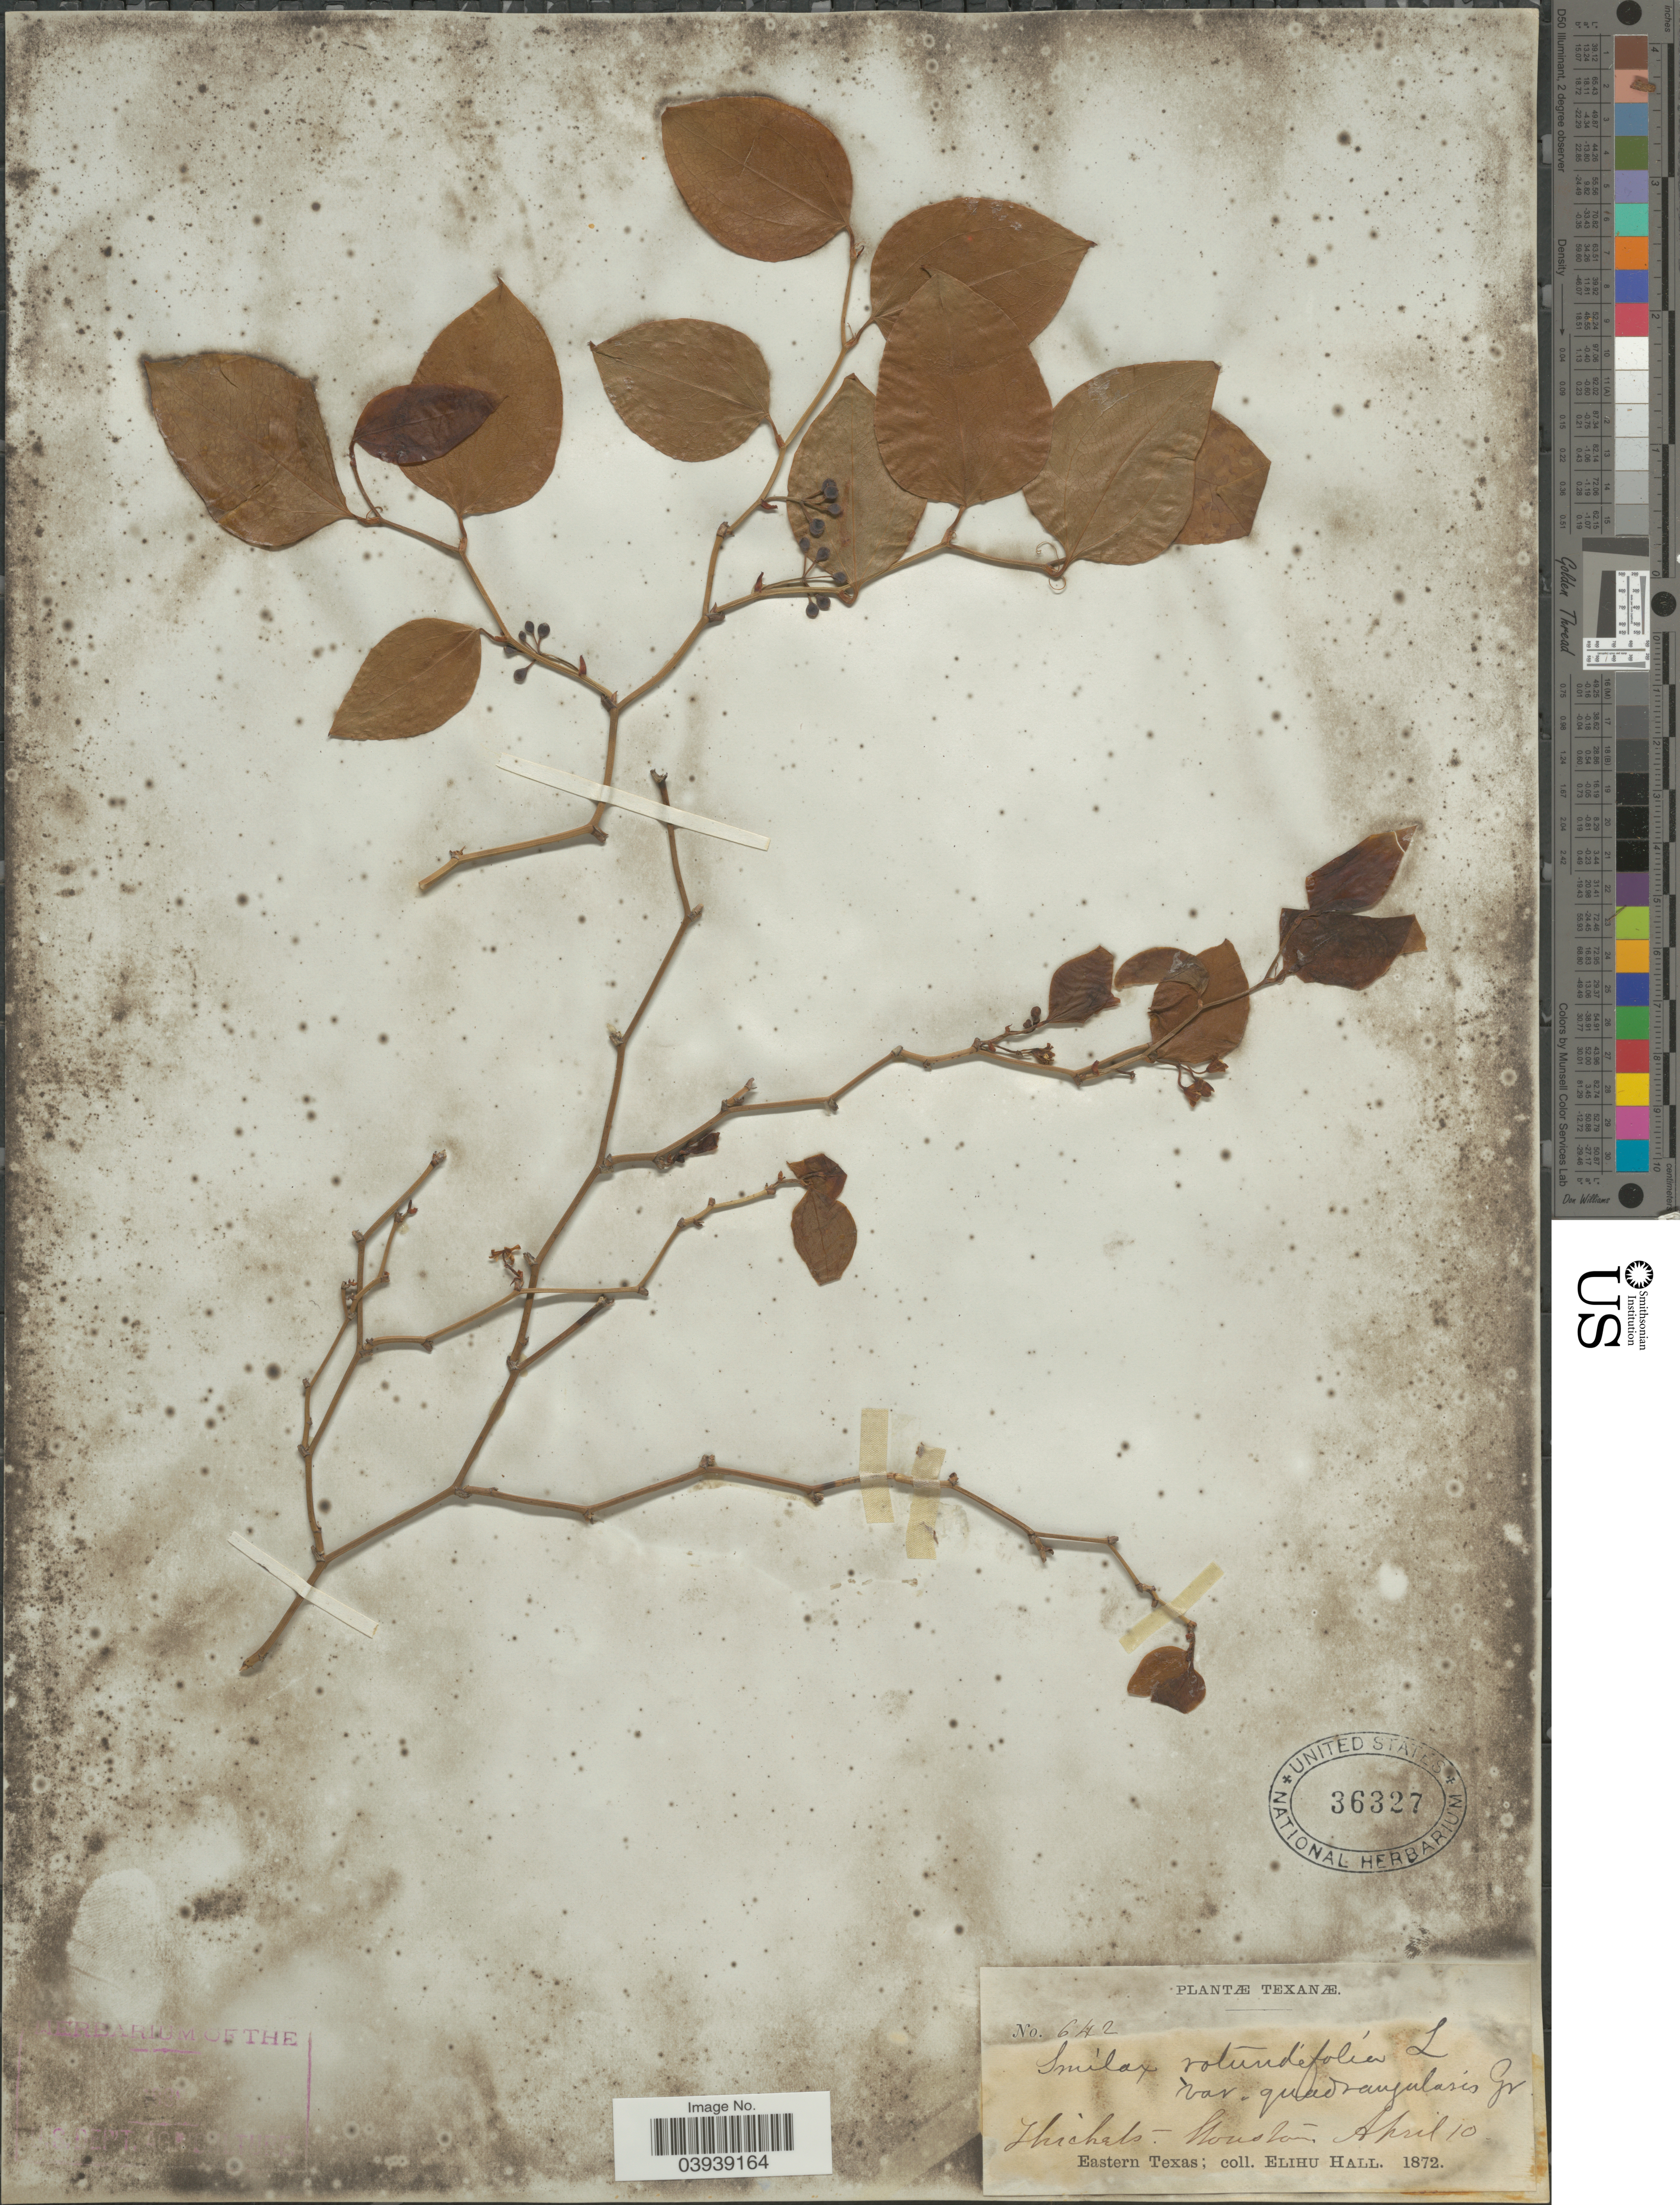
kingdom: Plantae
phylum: Tracheophyta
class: Liliopsida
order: Liliales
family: Smilacaceae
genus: Smilax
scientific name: Smilax rotundifolia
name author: L.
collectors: E. Hall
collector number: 642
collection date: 1872-04-10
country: United States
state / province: Texas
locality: Texanae. Thickets, Houston. Eastern Texas.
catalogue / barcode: US 36327